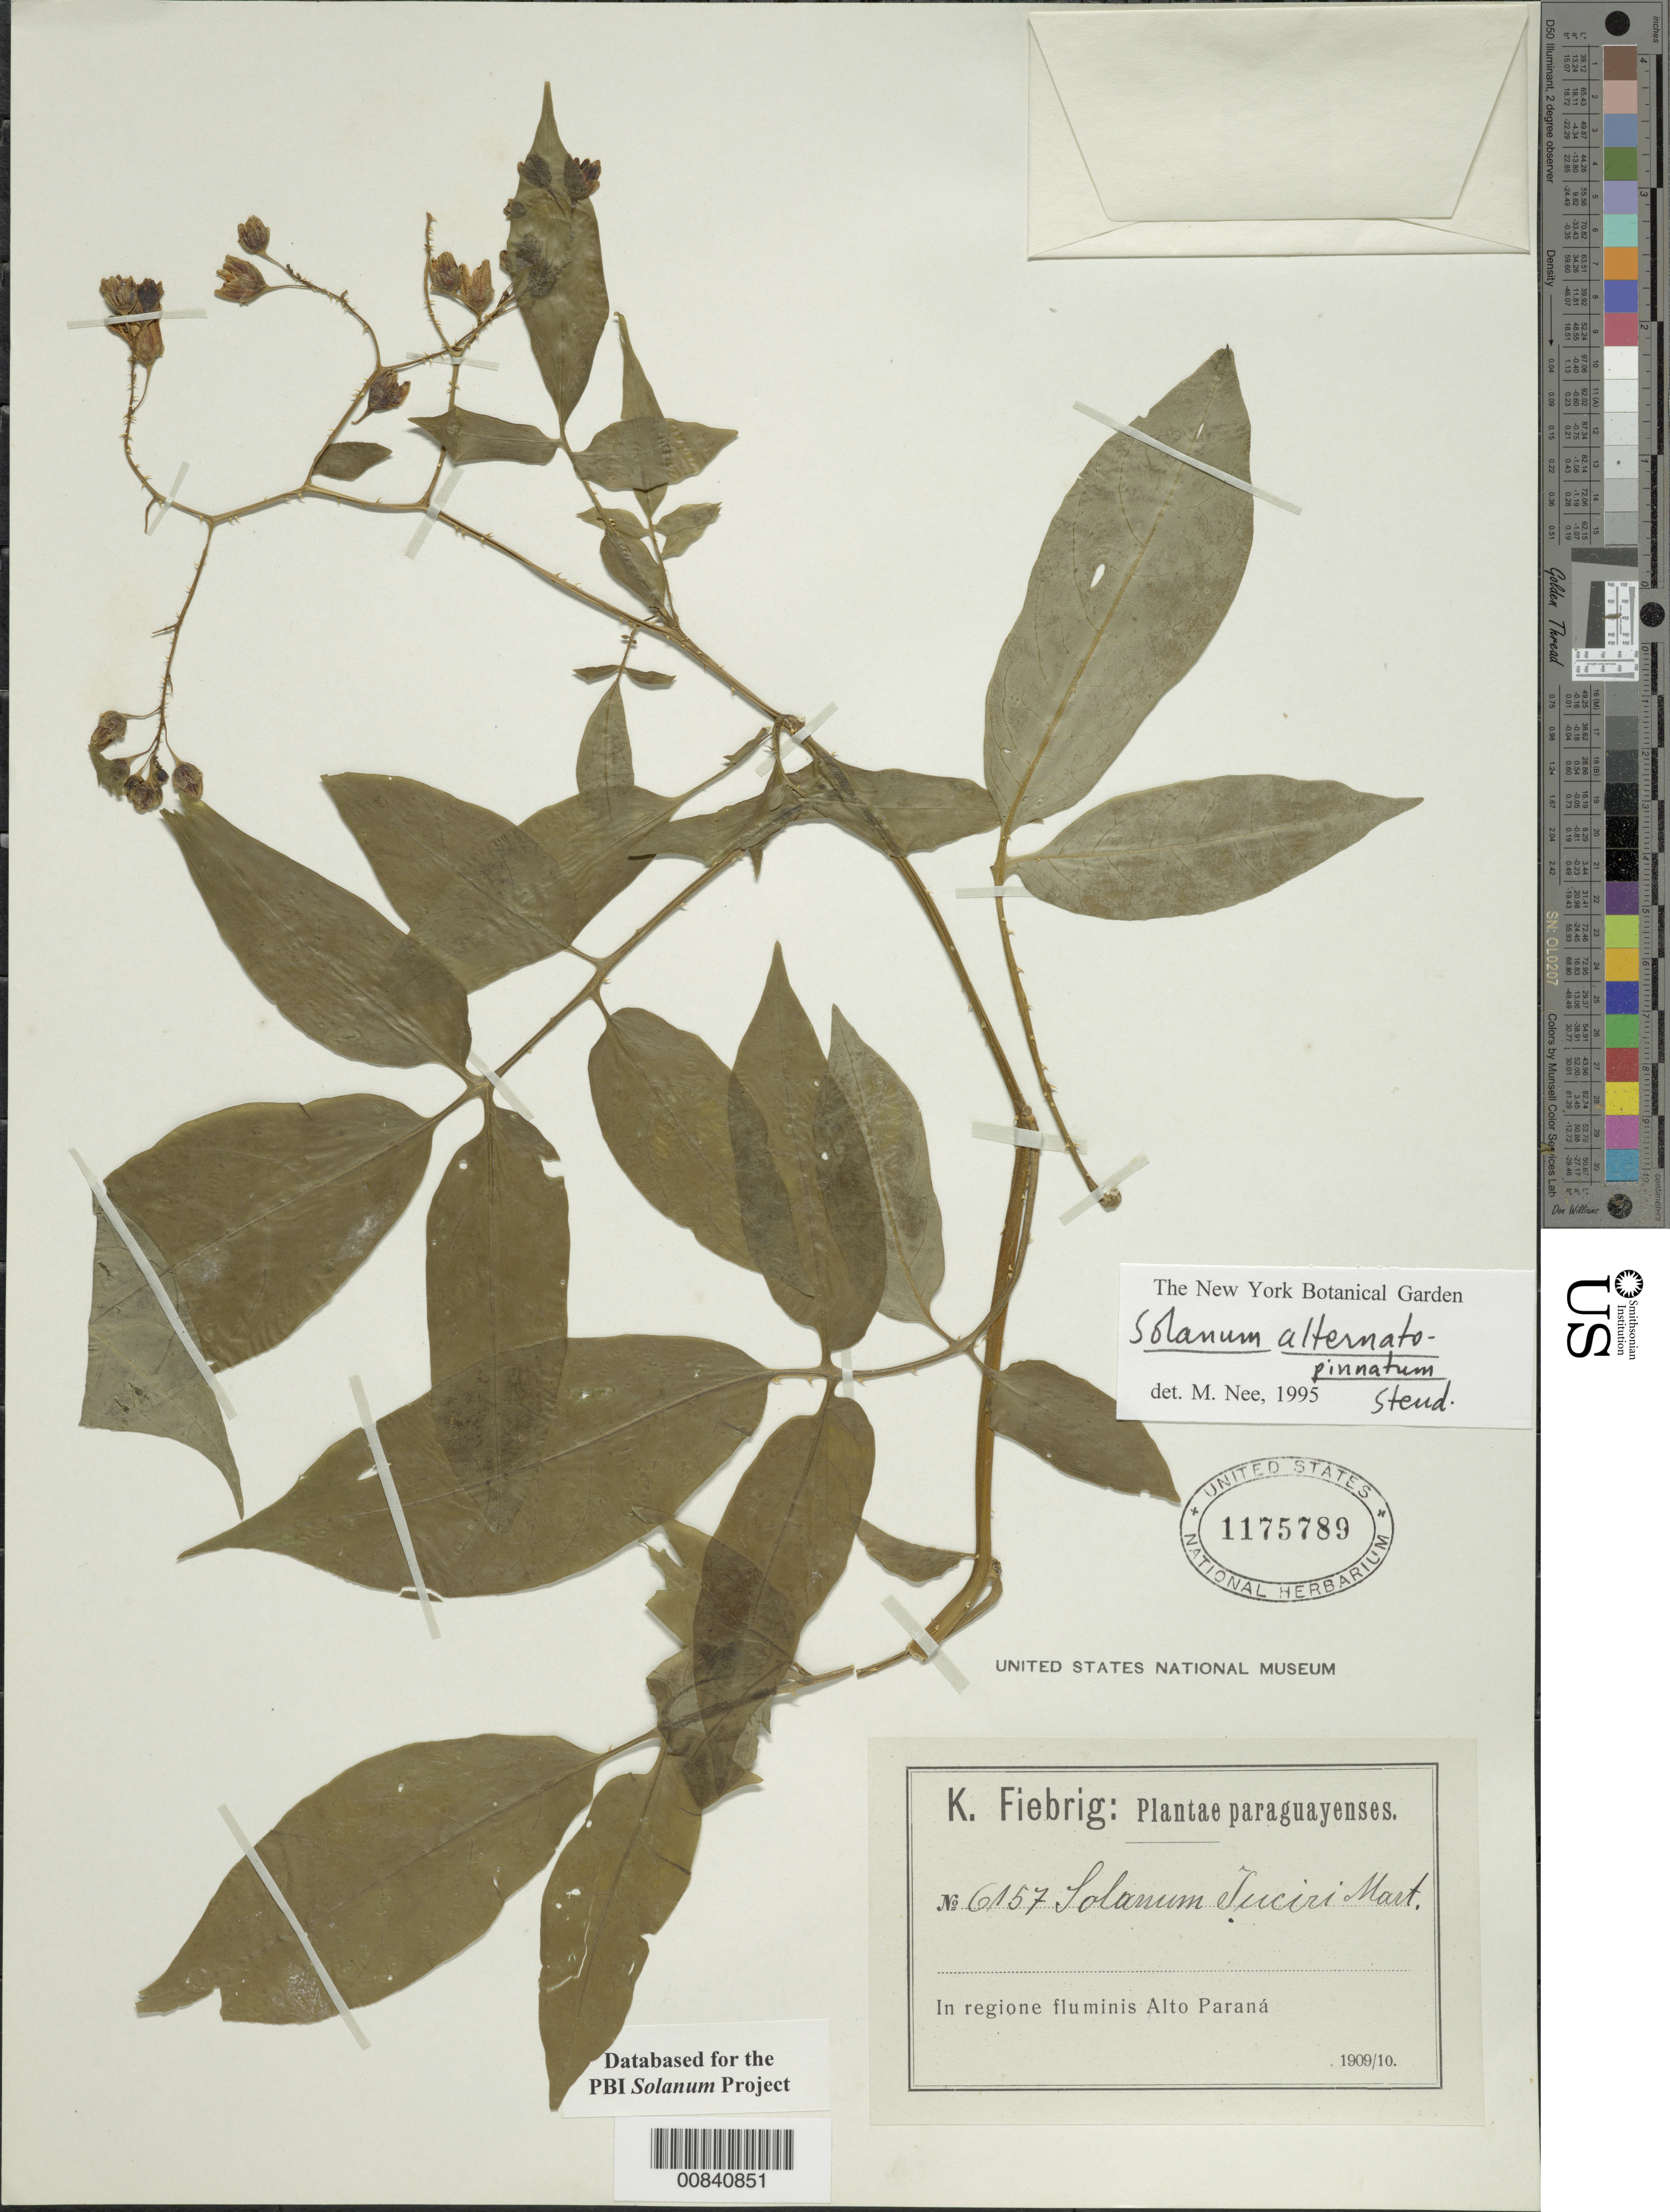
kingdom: Plantae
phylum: Tracheophyta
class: Magnoliopsida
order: Solanales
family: Solanaceae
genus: Solanum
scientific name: Solanum alternatopinnatum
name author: Steud.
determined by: Nee, Michael H.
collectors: K. Fiebrig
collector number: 6157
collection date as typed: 1909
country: Paraguay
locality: in regione fluminis Alto Paraná.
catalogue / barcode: US 1175789